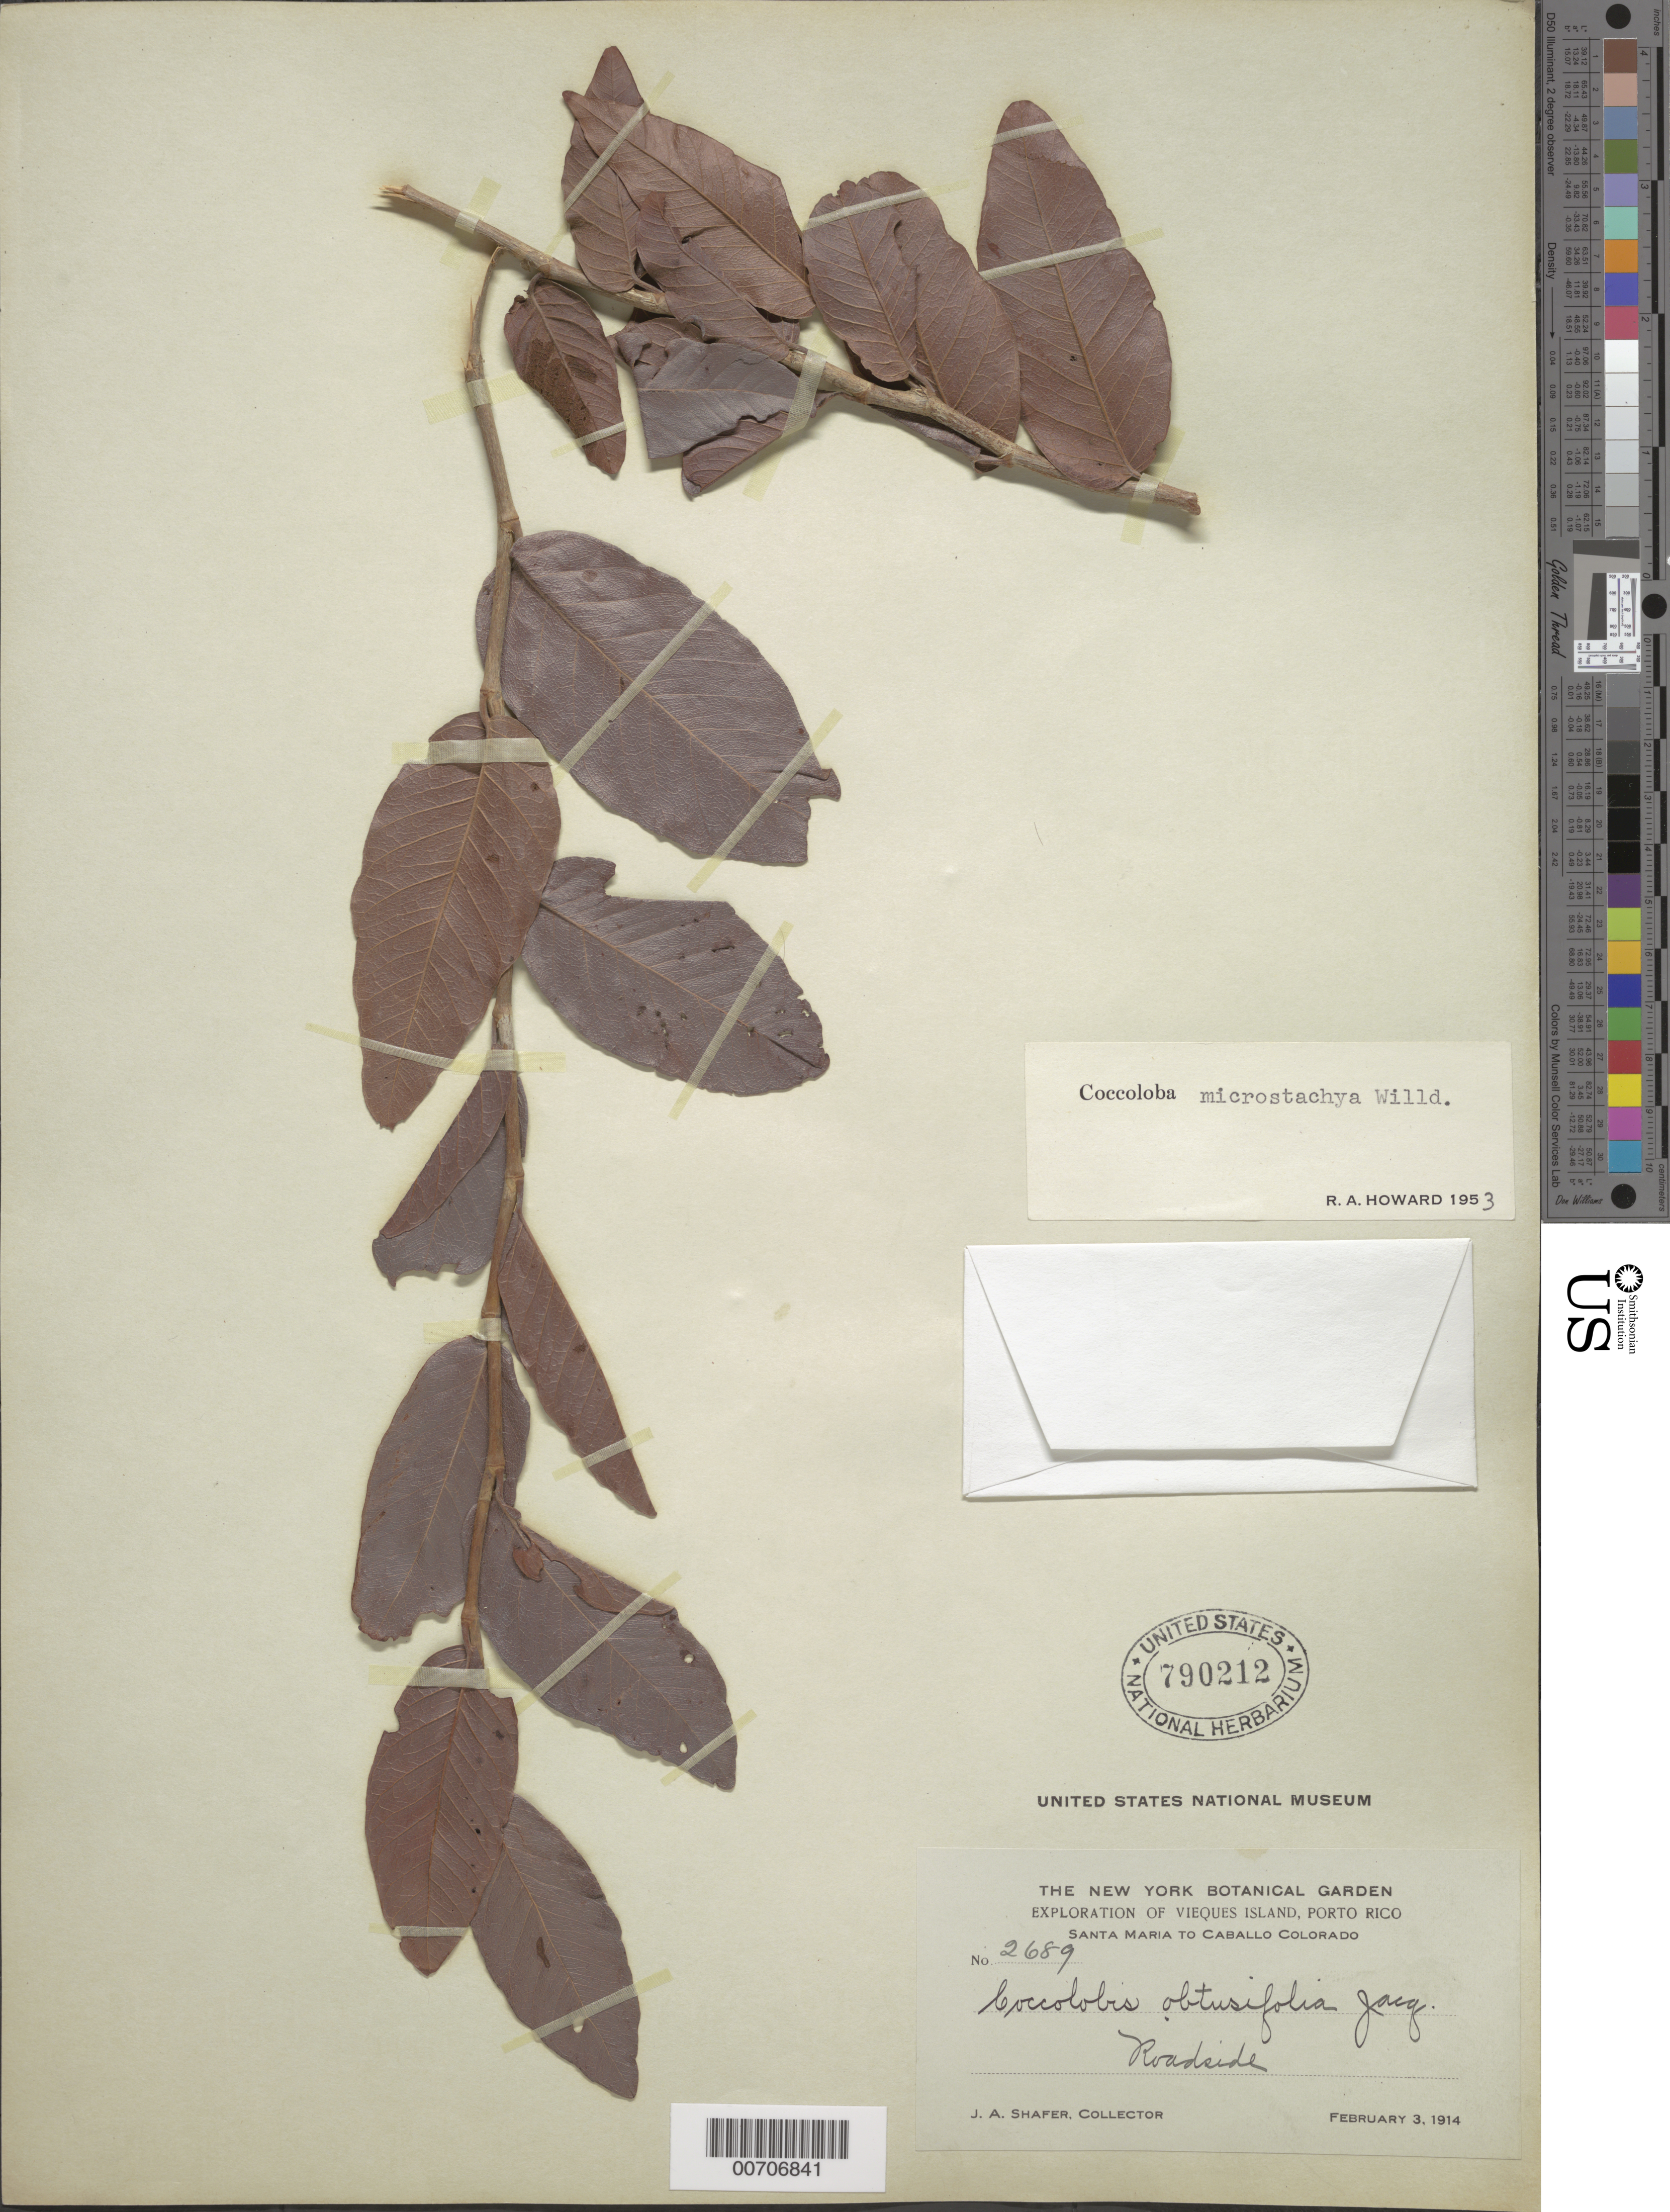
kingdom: Plantae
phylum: Tracheophyta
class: Magnoliopsida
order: Caryophyllales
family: Polygonaceae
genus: Coccoloba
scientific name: Coccoloba microstachya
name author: Willd.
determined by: Howard, R. A.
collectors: J. A. Shafer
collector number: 2689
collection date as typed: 03 Feb 1914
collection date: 1914-02-03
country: Puerto Rico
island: Vieques Island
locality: Santa Maria to Caballo Colorado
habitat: Roadside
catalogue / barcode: US 790212